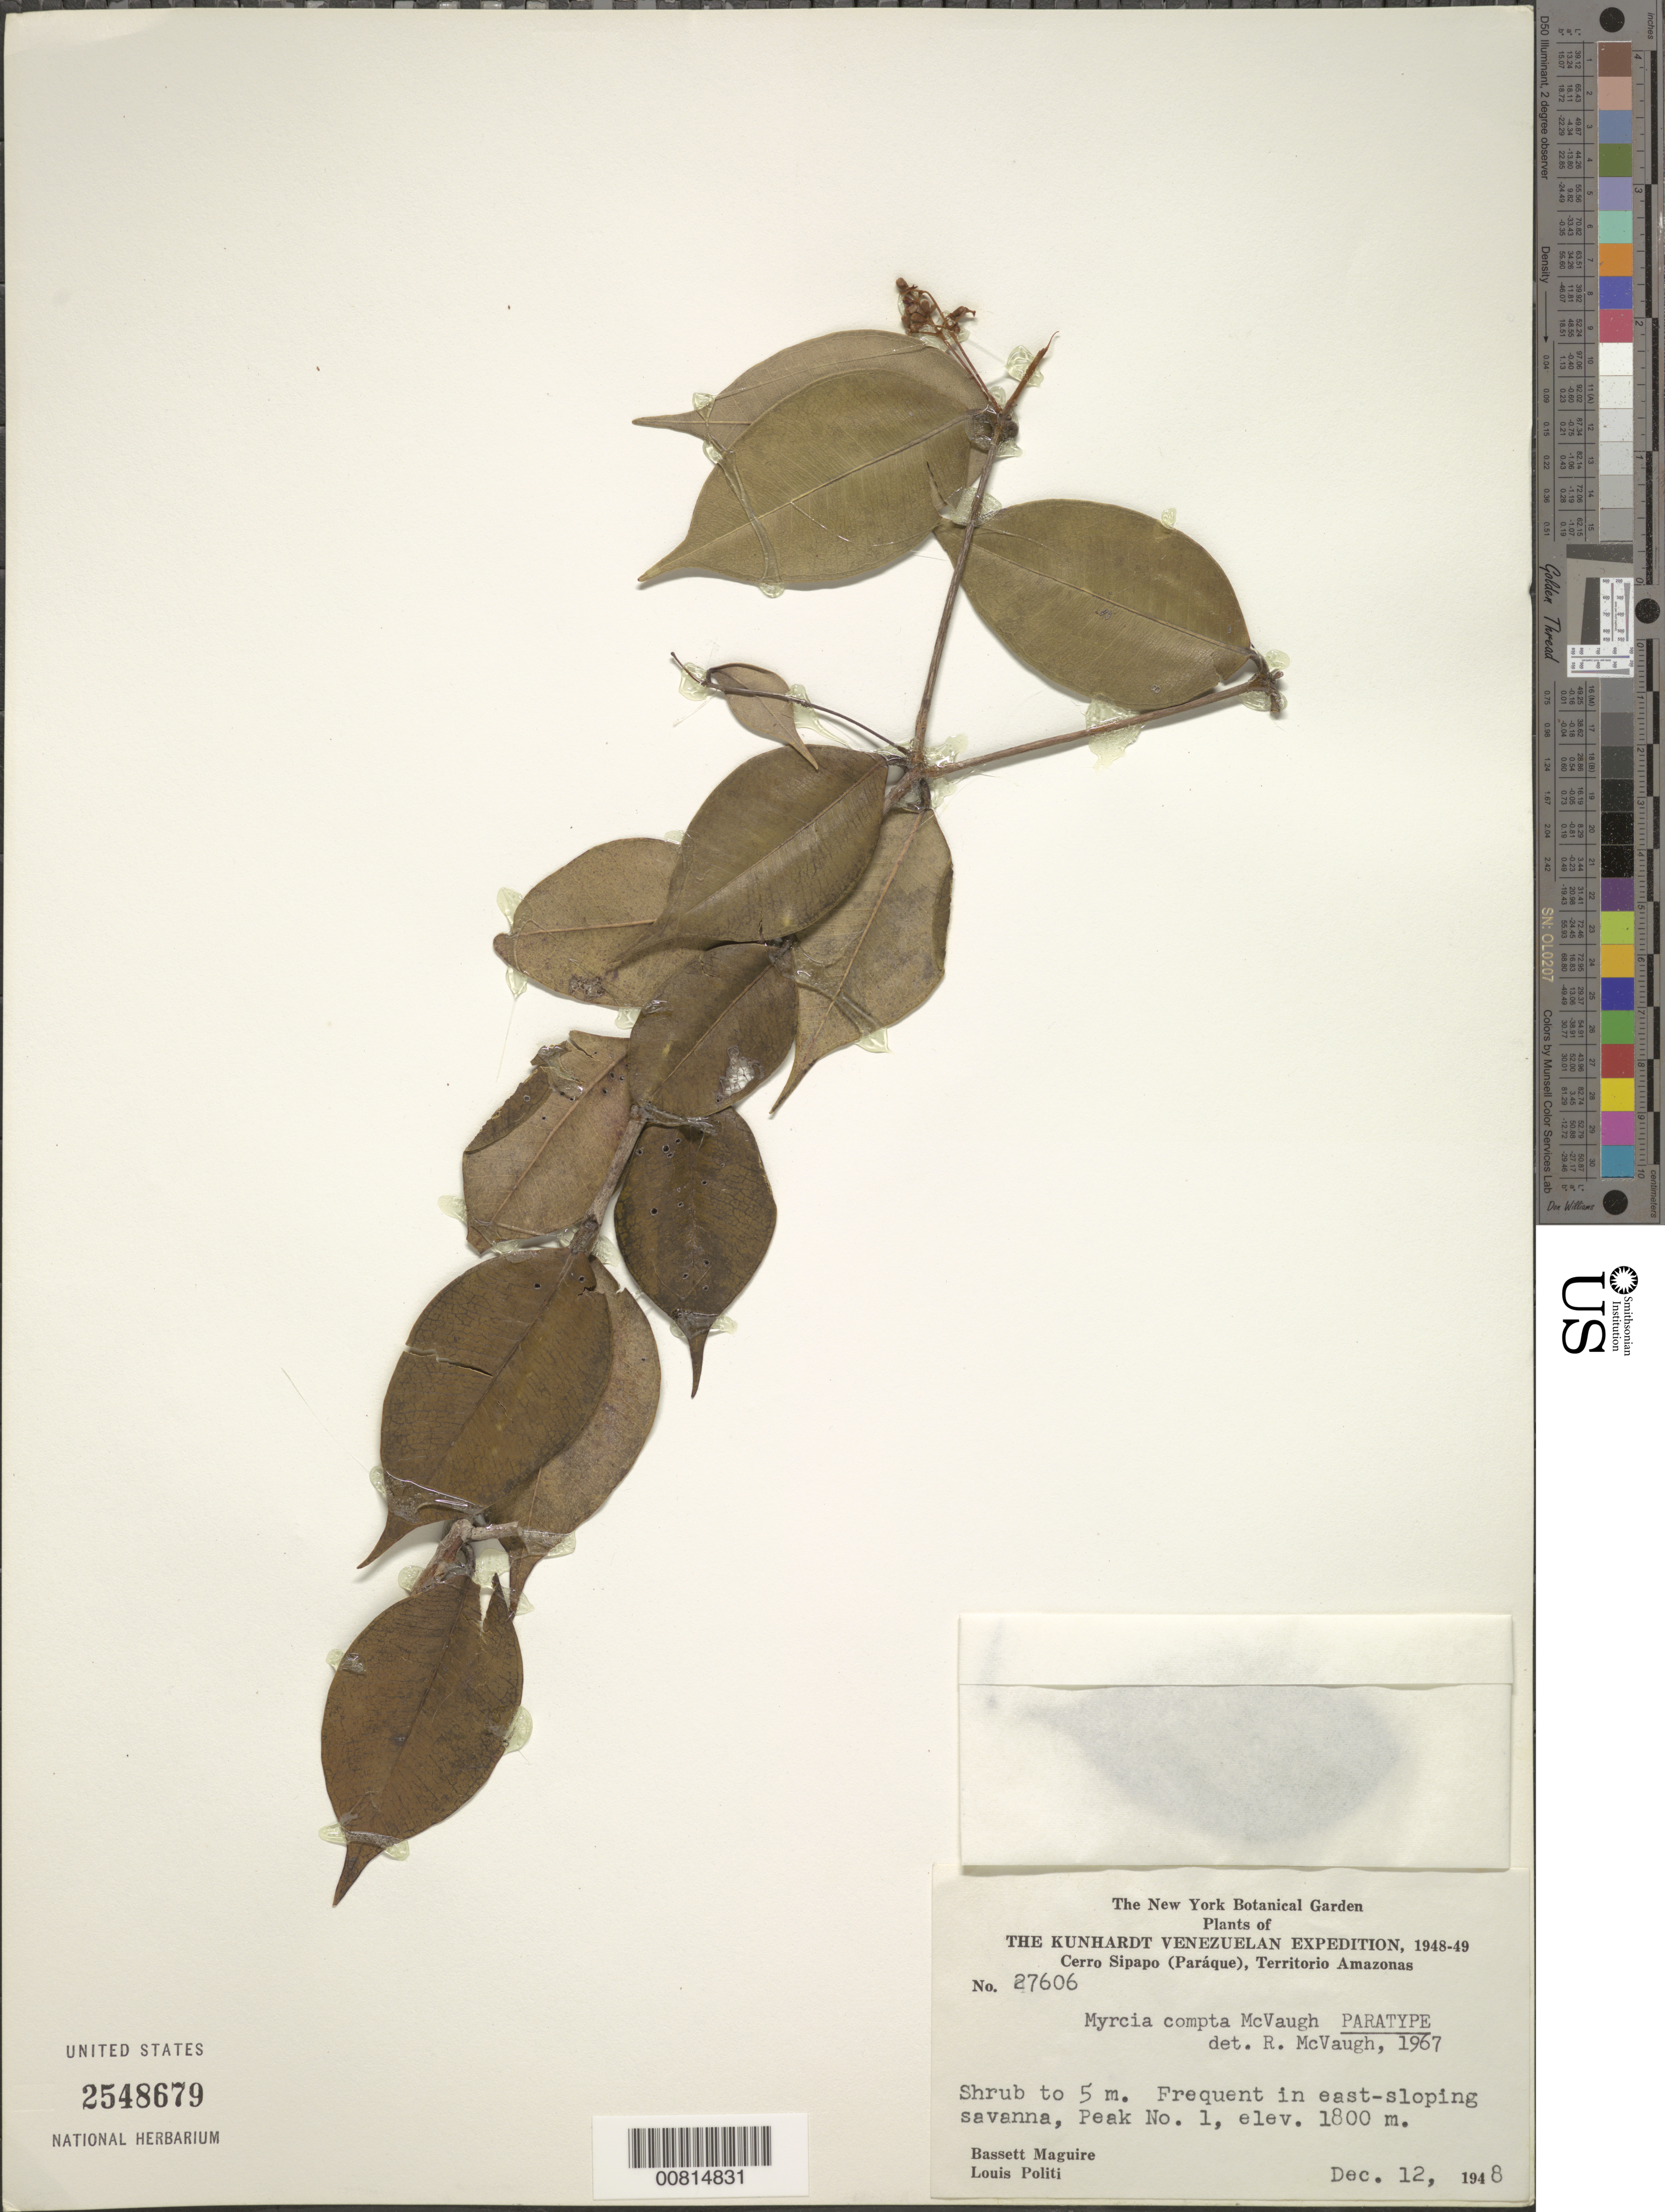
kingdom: Plantae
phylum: Tracheophyta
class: Magnoliopsida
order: Myrtales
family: Myrtaceae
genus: Myrcia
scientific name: Myrcia compta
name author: McVaugh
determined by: McVaugh, R.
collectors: B. Maguire & L. Politi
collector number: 27606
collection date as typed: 12-Dec-48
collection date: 1948-12-12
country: Venezuela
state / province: Amazonas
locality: Cerro Sipapo (Paráque), Peak I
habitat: E-sloping savanna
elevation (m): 1800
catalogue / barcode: US 2548679